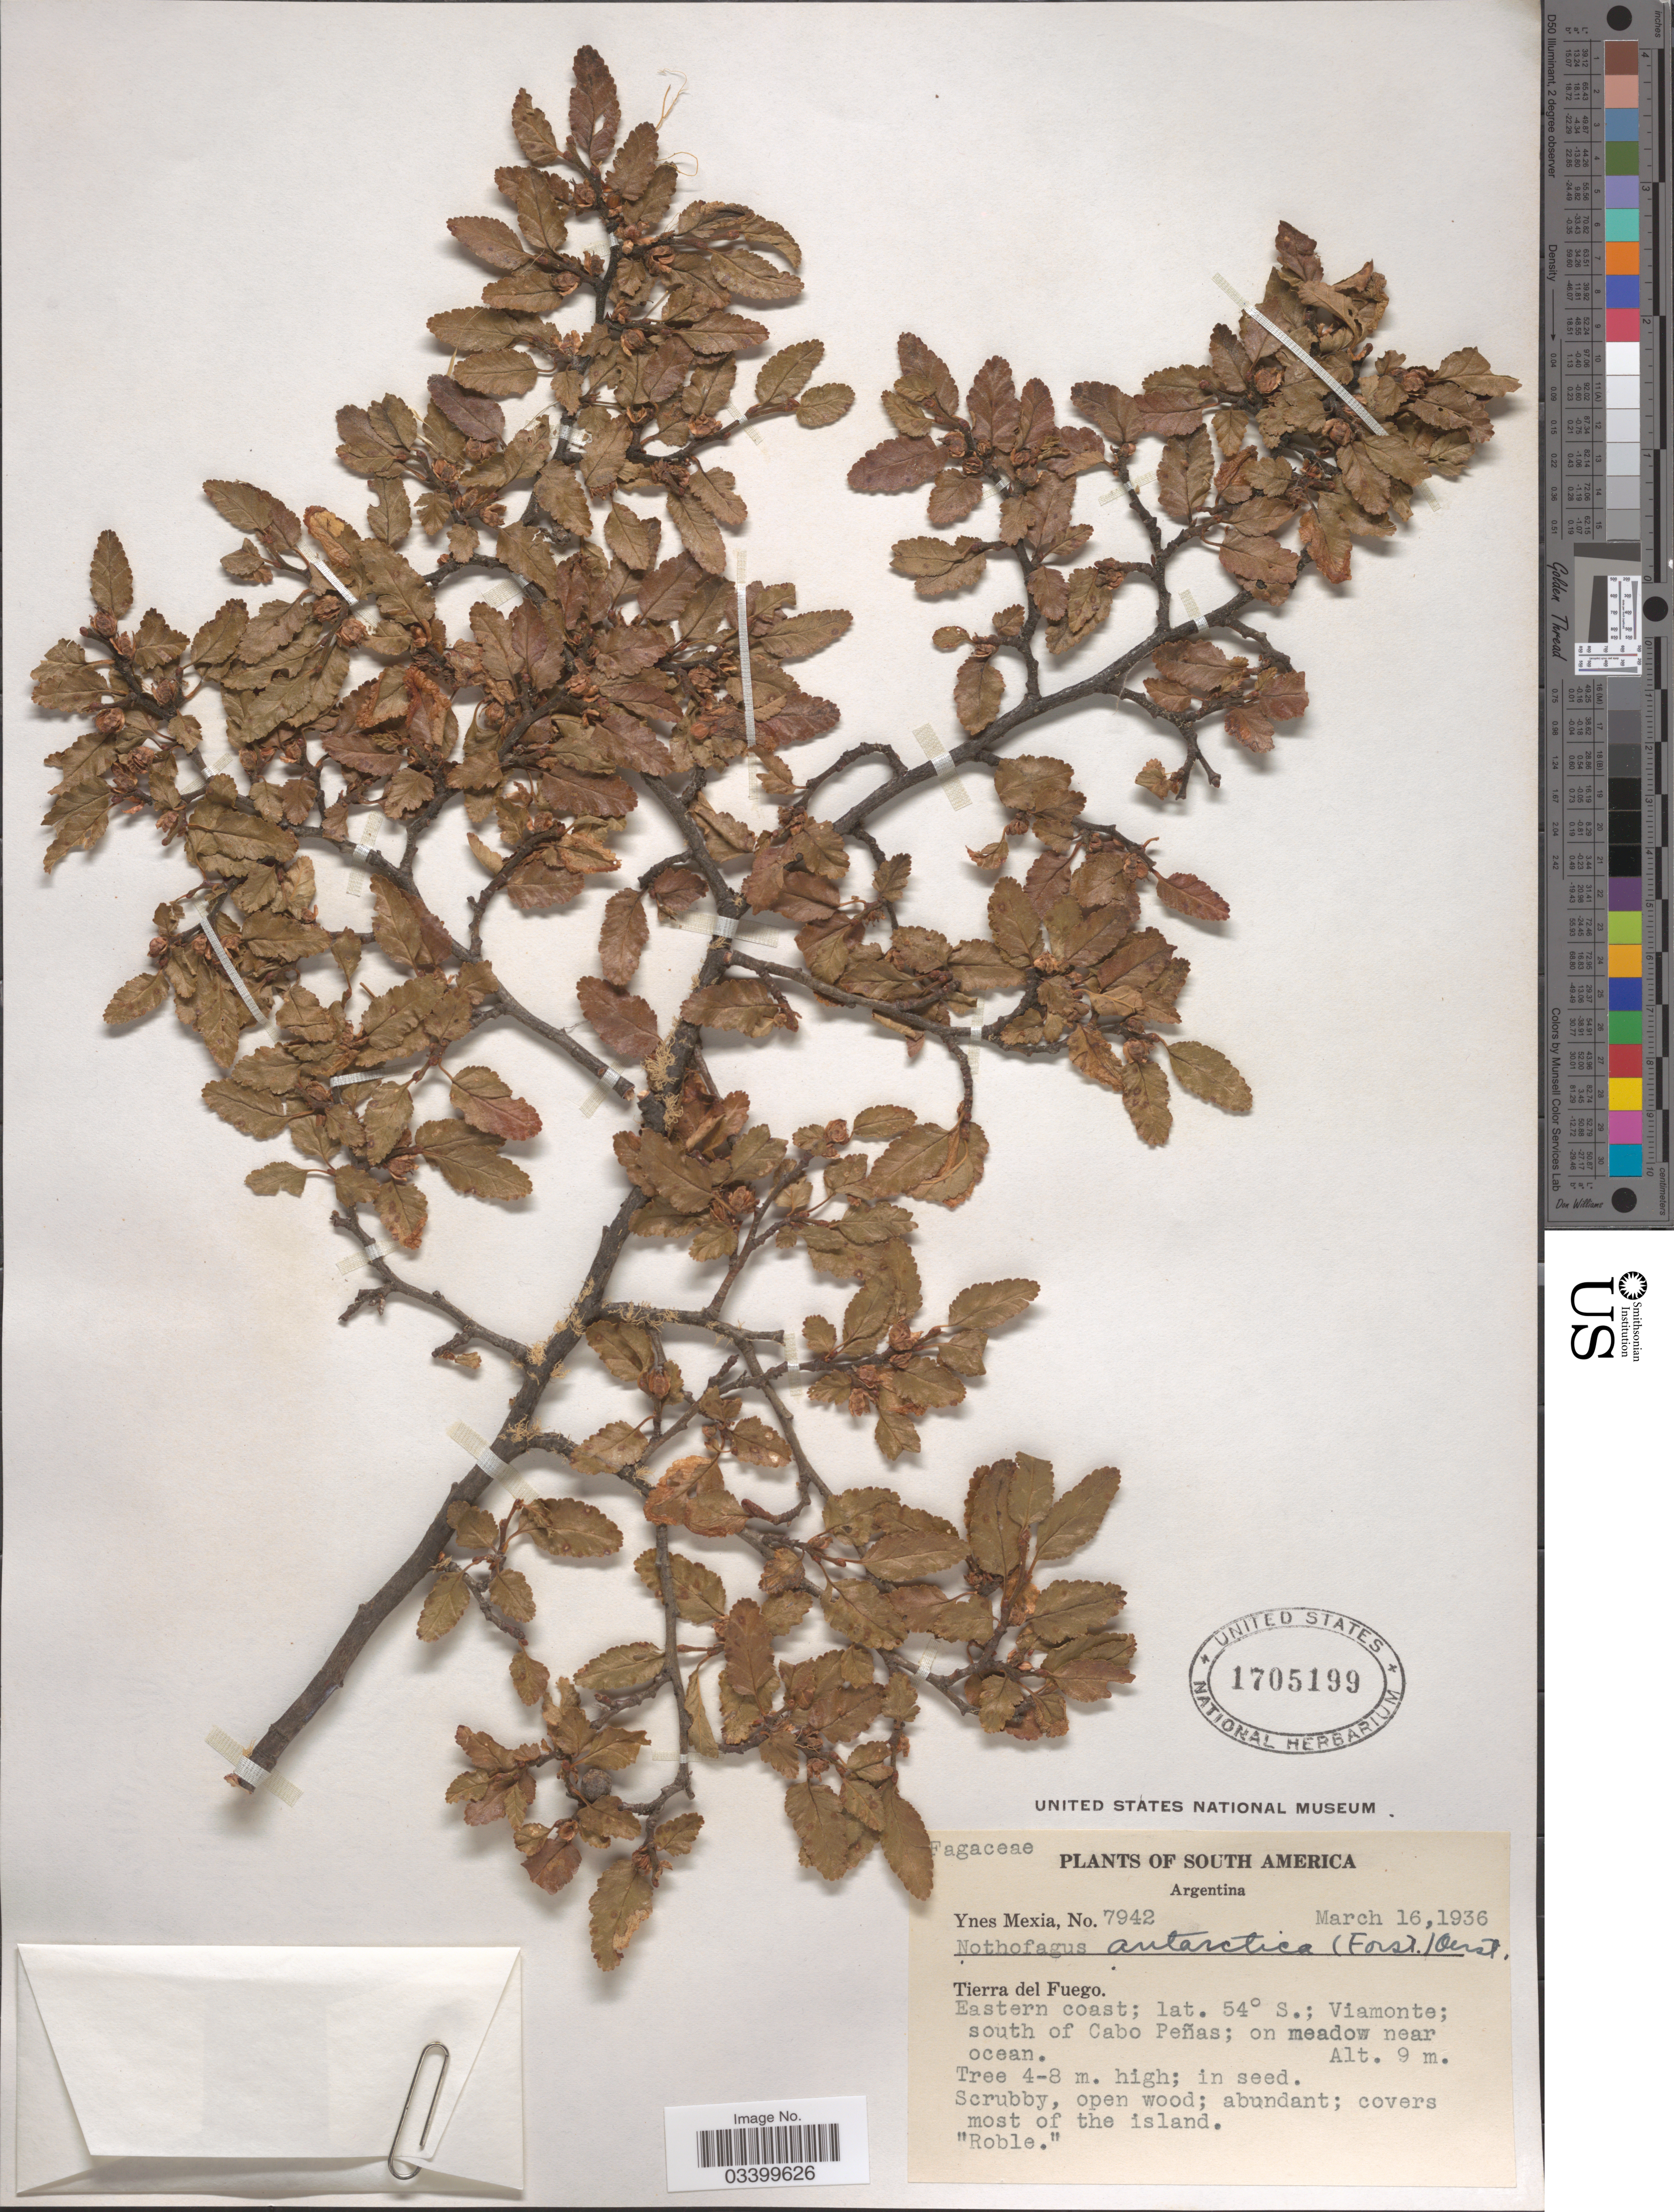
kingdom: Plantae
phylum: Tracheophyta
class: Magnoliopsida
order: Fagales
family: Nothofagaceae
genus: Nothofagus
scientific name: Nothofagus antarctica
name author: (G. Forst.) Oerst.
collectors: Y. Mexia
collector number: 7942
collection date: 1936-03-16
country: Argentina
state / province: Tierra del Fuego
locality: Eastern coast; Viamonte; south of Cabo Peñas; on meadow near ocean.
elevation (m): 9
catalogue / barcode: US 1705199